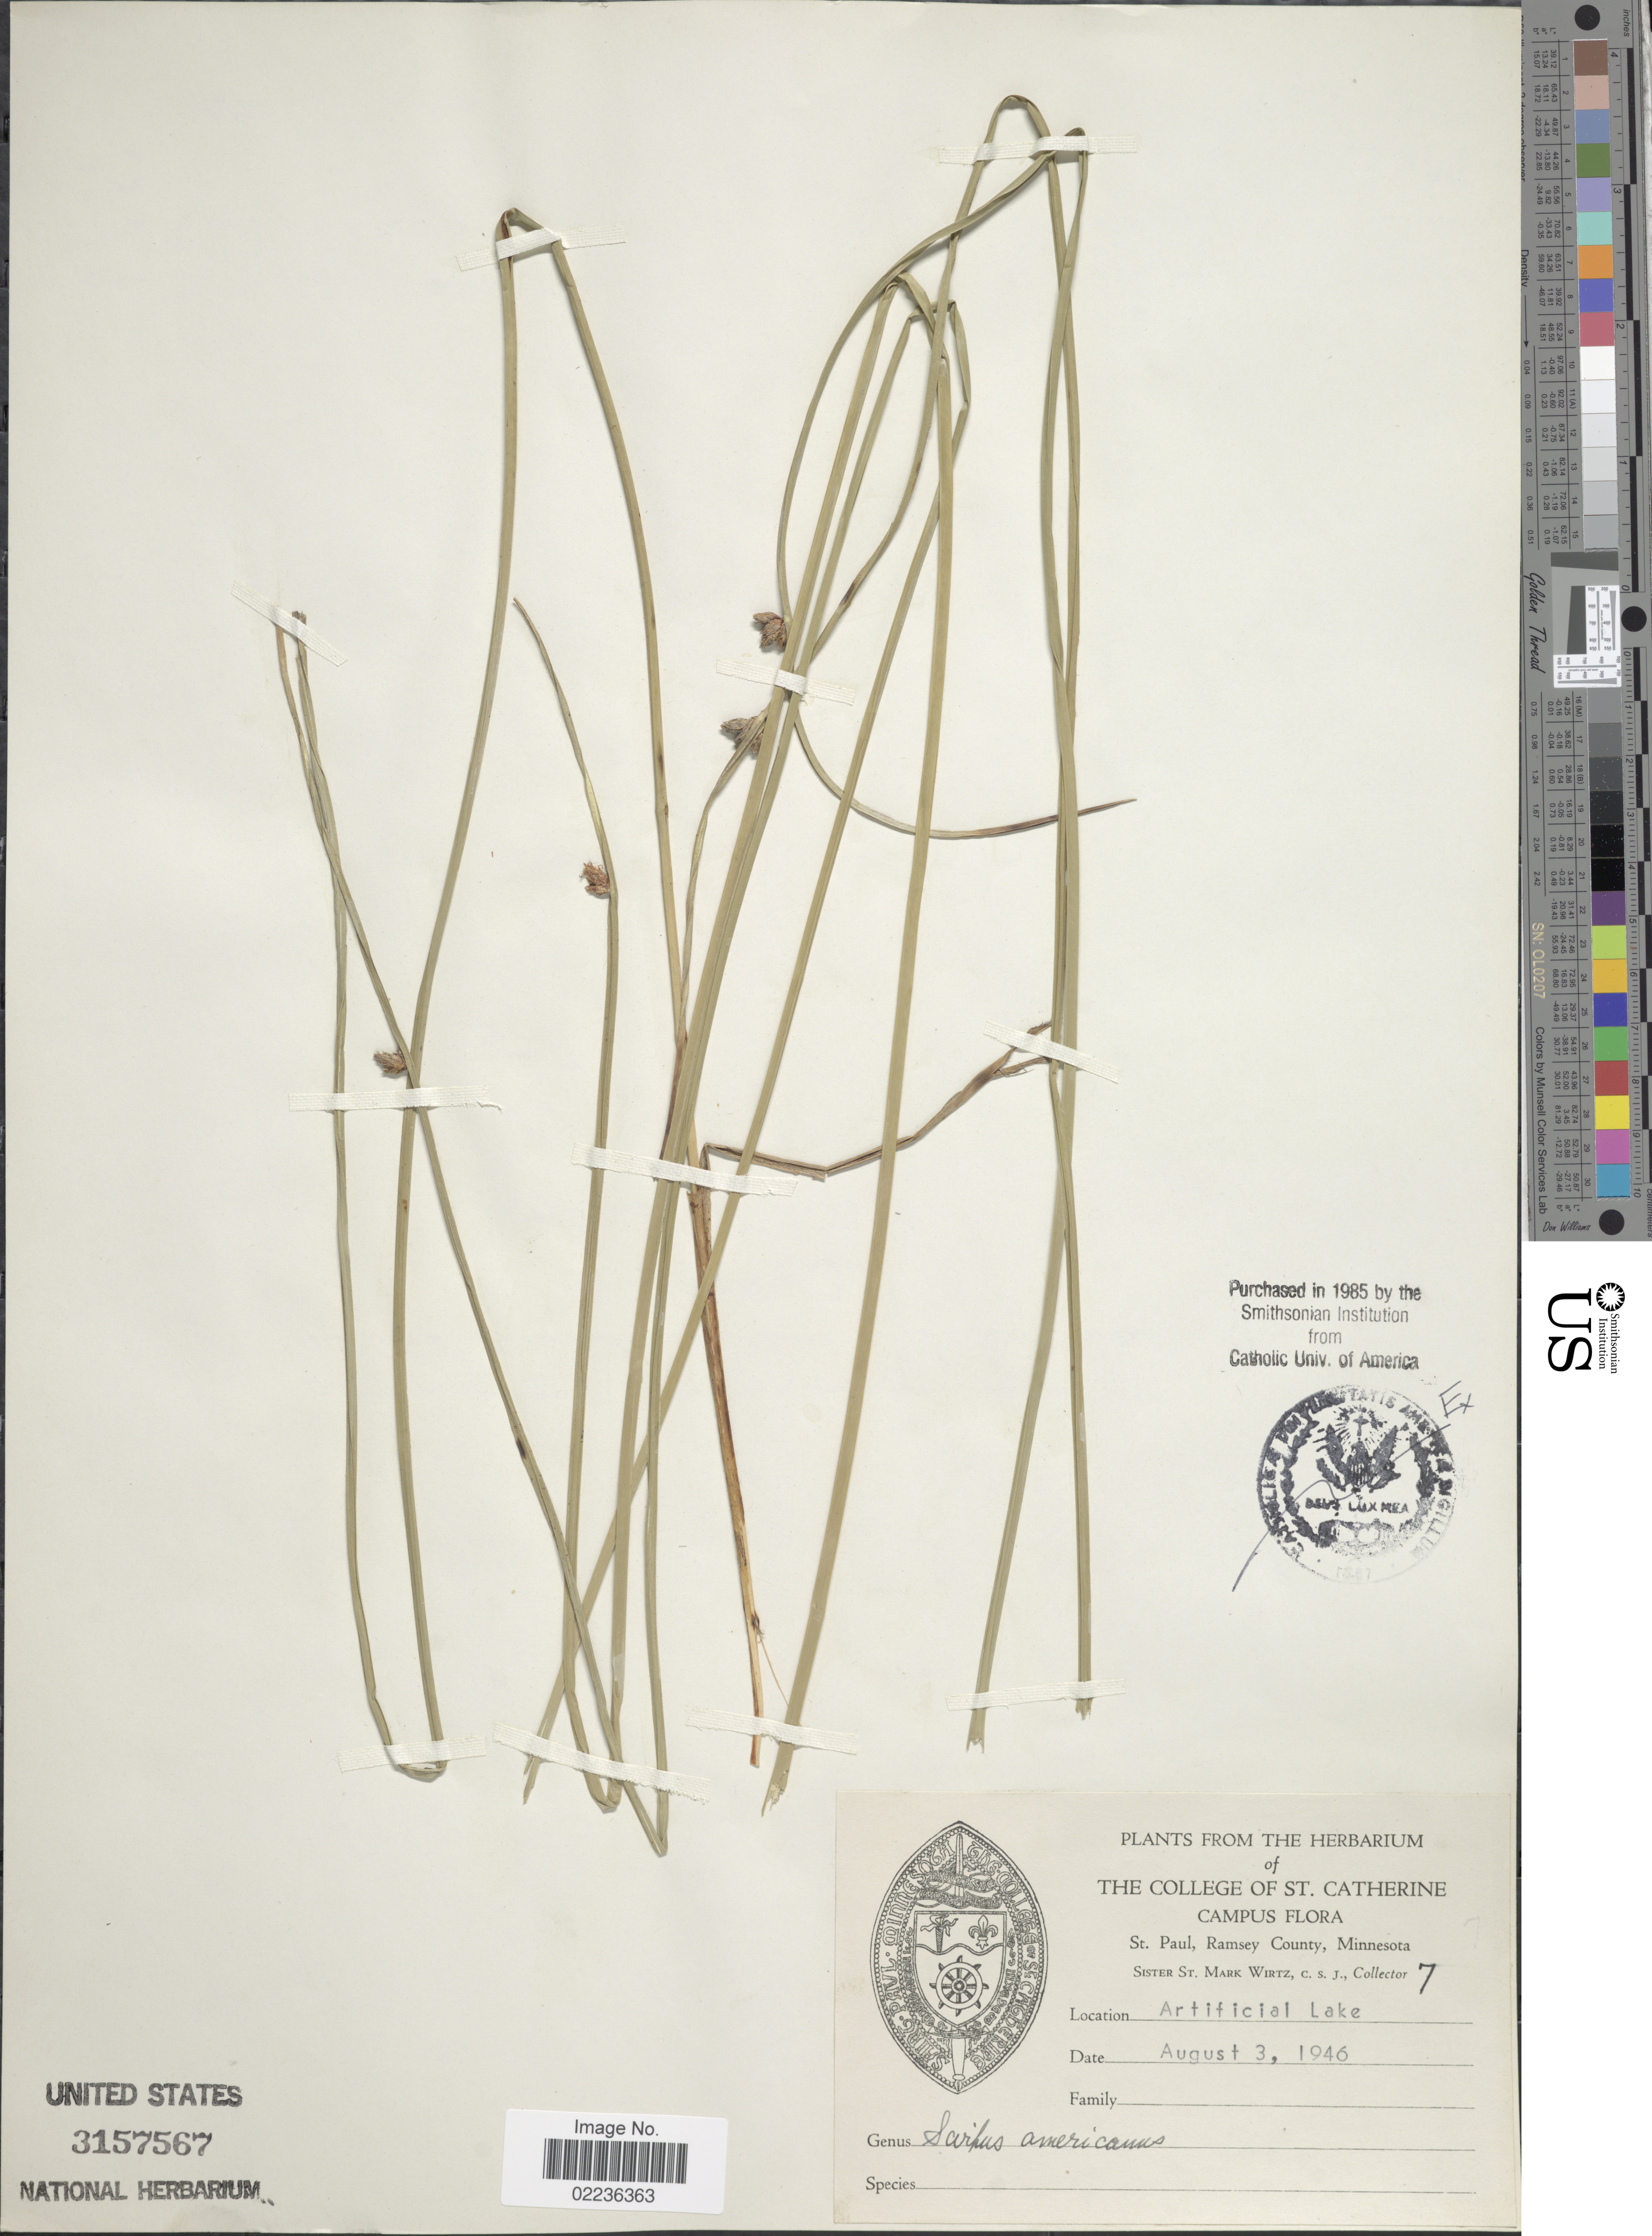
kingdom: Plantae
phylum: Tracheophyta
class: Liliopsida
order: Poales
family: Cyperaceae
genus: Schoenoplectus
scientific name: Schoenoplectus pungens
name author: (Vahl) Palla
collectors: S. Wirtz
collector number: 7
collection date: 1946-08-03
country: United States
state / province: Minnesota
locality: St. Paul, Ramsey County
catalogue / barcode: US 3157567